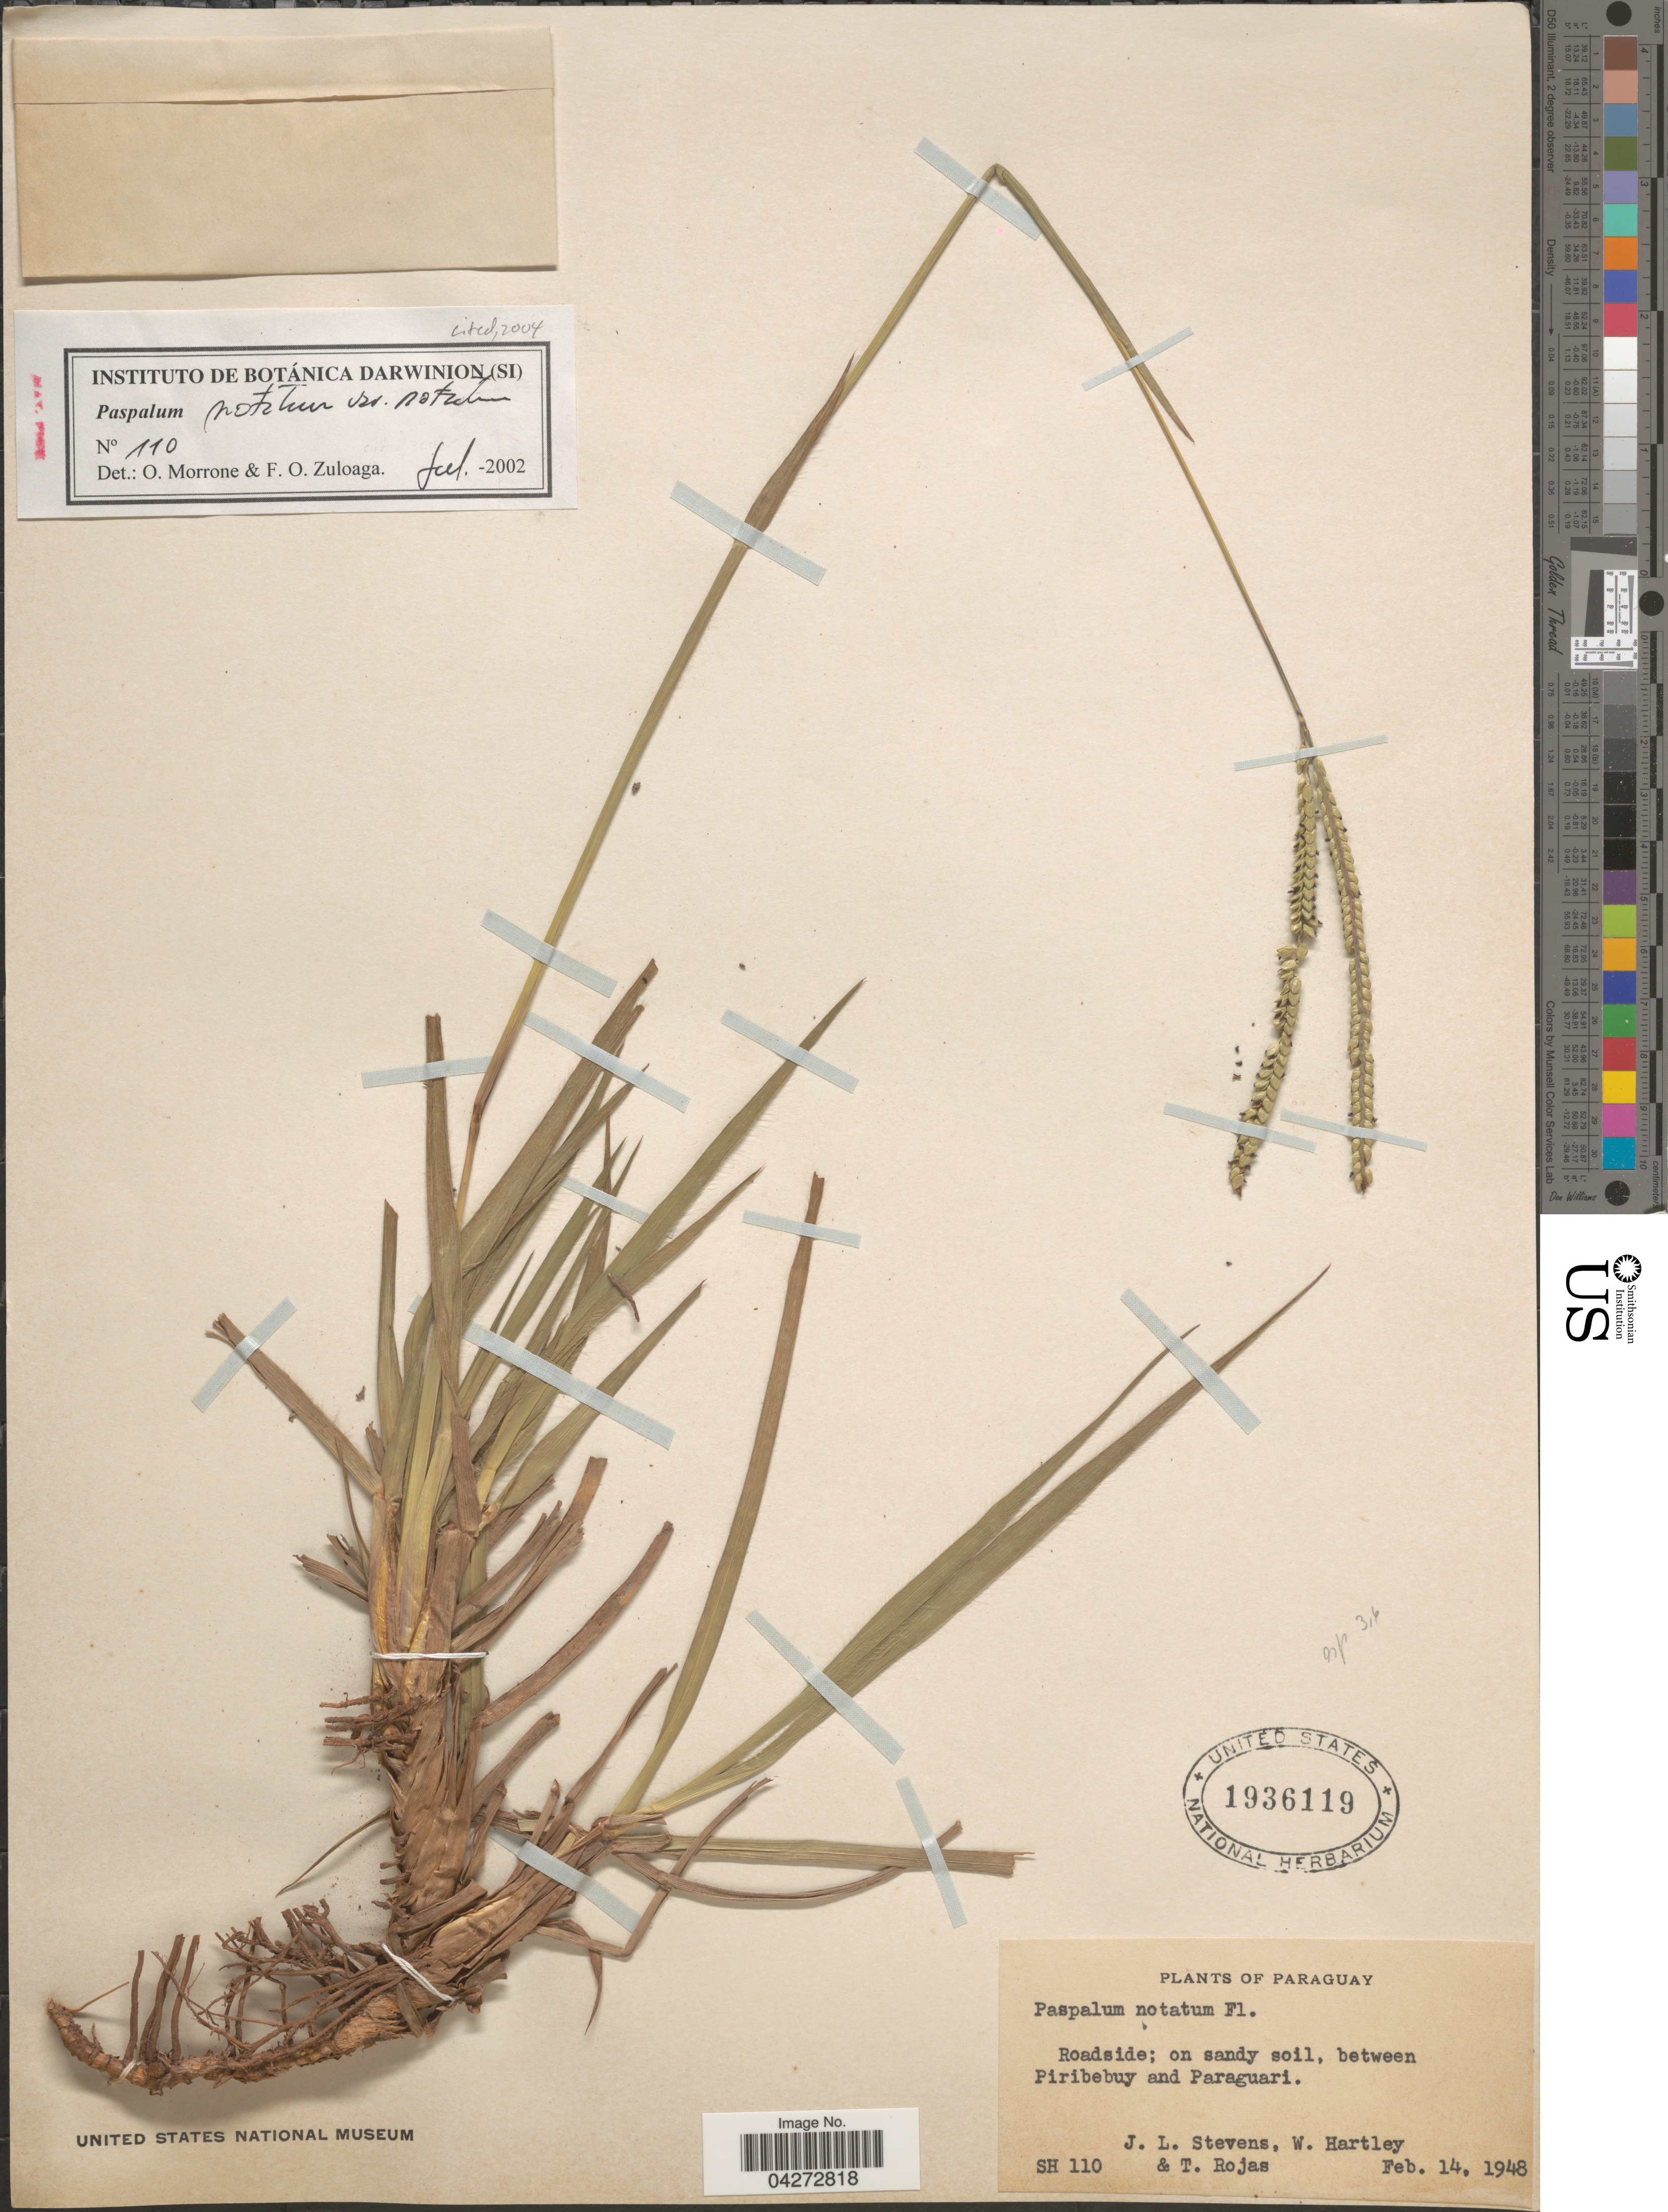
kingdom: Plantae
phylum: Tracheophyta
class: Liliopsida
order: Poales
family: Poaceae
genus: Paspalum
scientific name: Paspalum notatum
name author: Flüggé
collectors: J. Stevens, W. Hartley & T. Rojas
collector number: SH110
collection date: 1948-02-14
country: Paraguay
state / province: Paraguari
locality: Roadside; on sandy soil, between Piribebuy and Paraguari.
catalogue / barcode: US 1936119